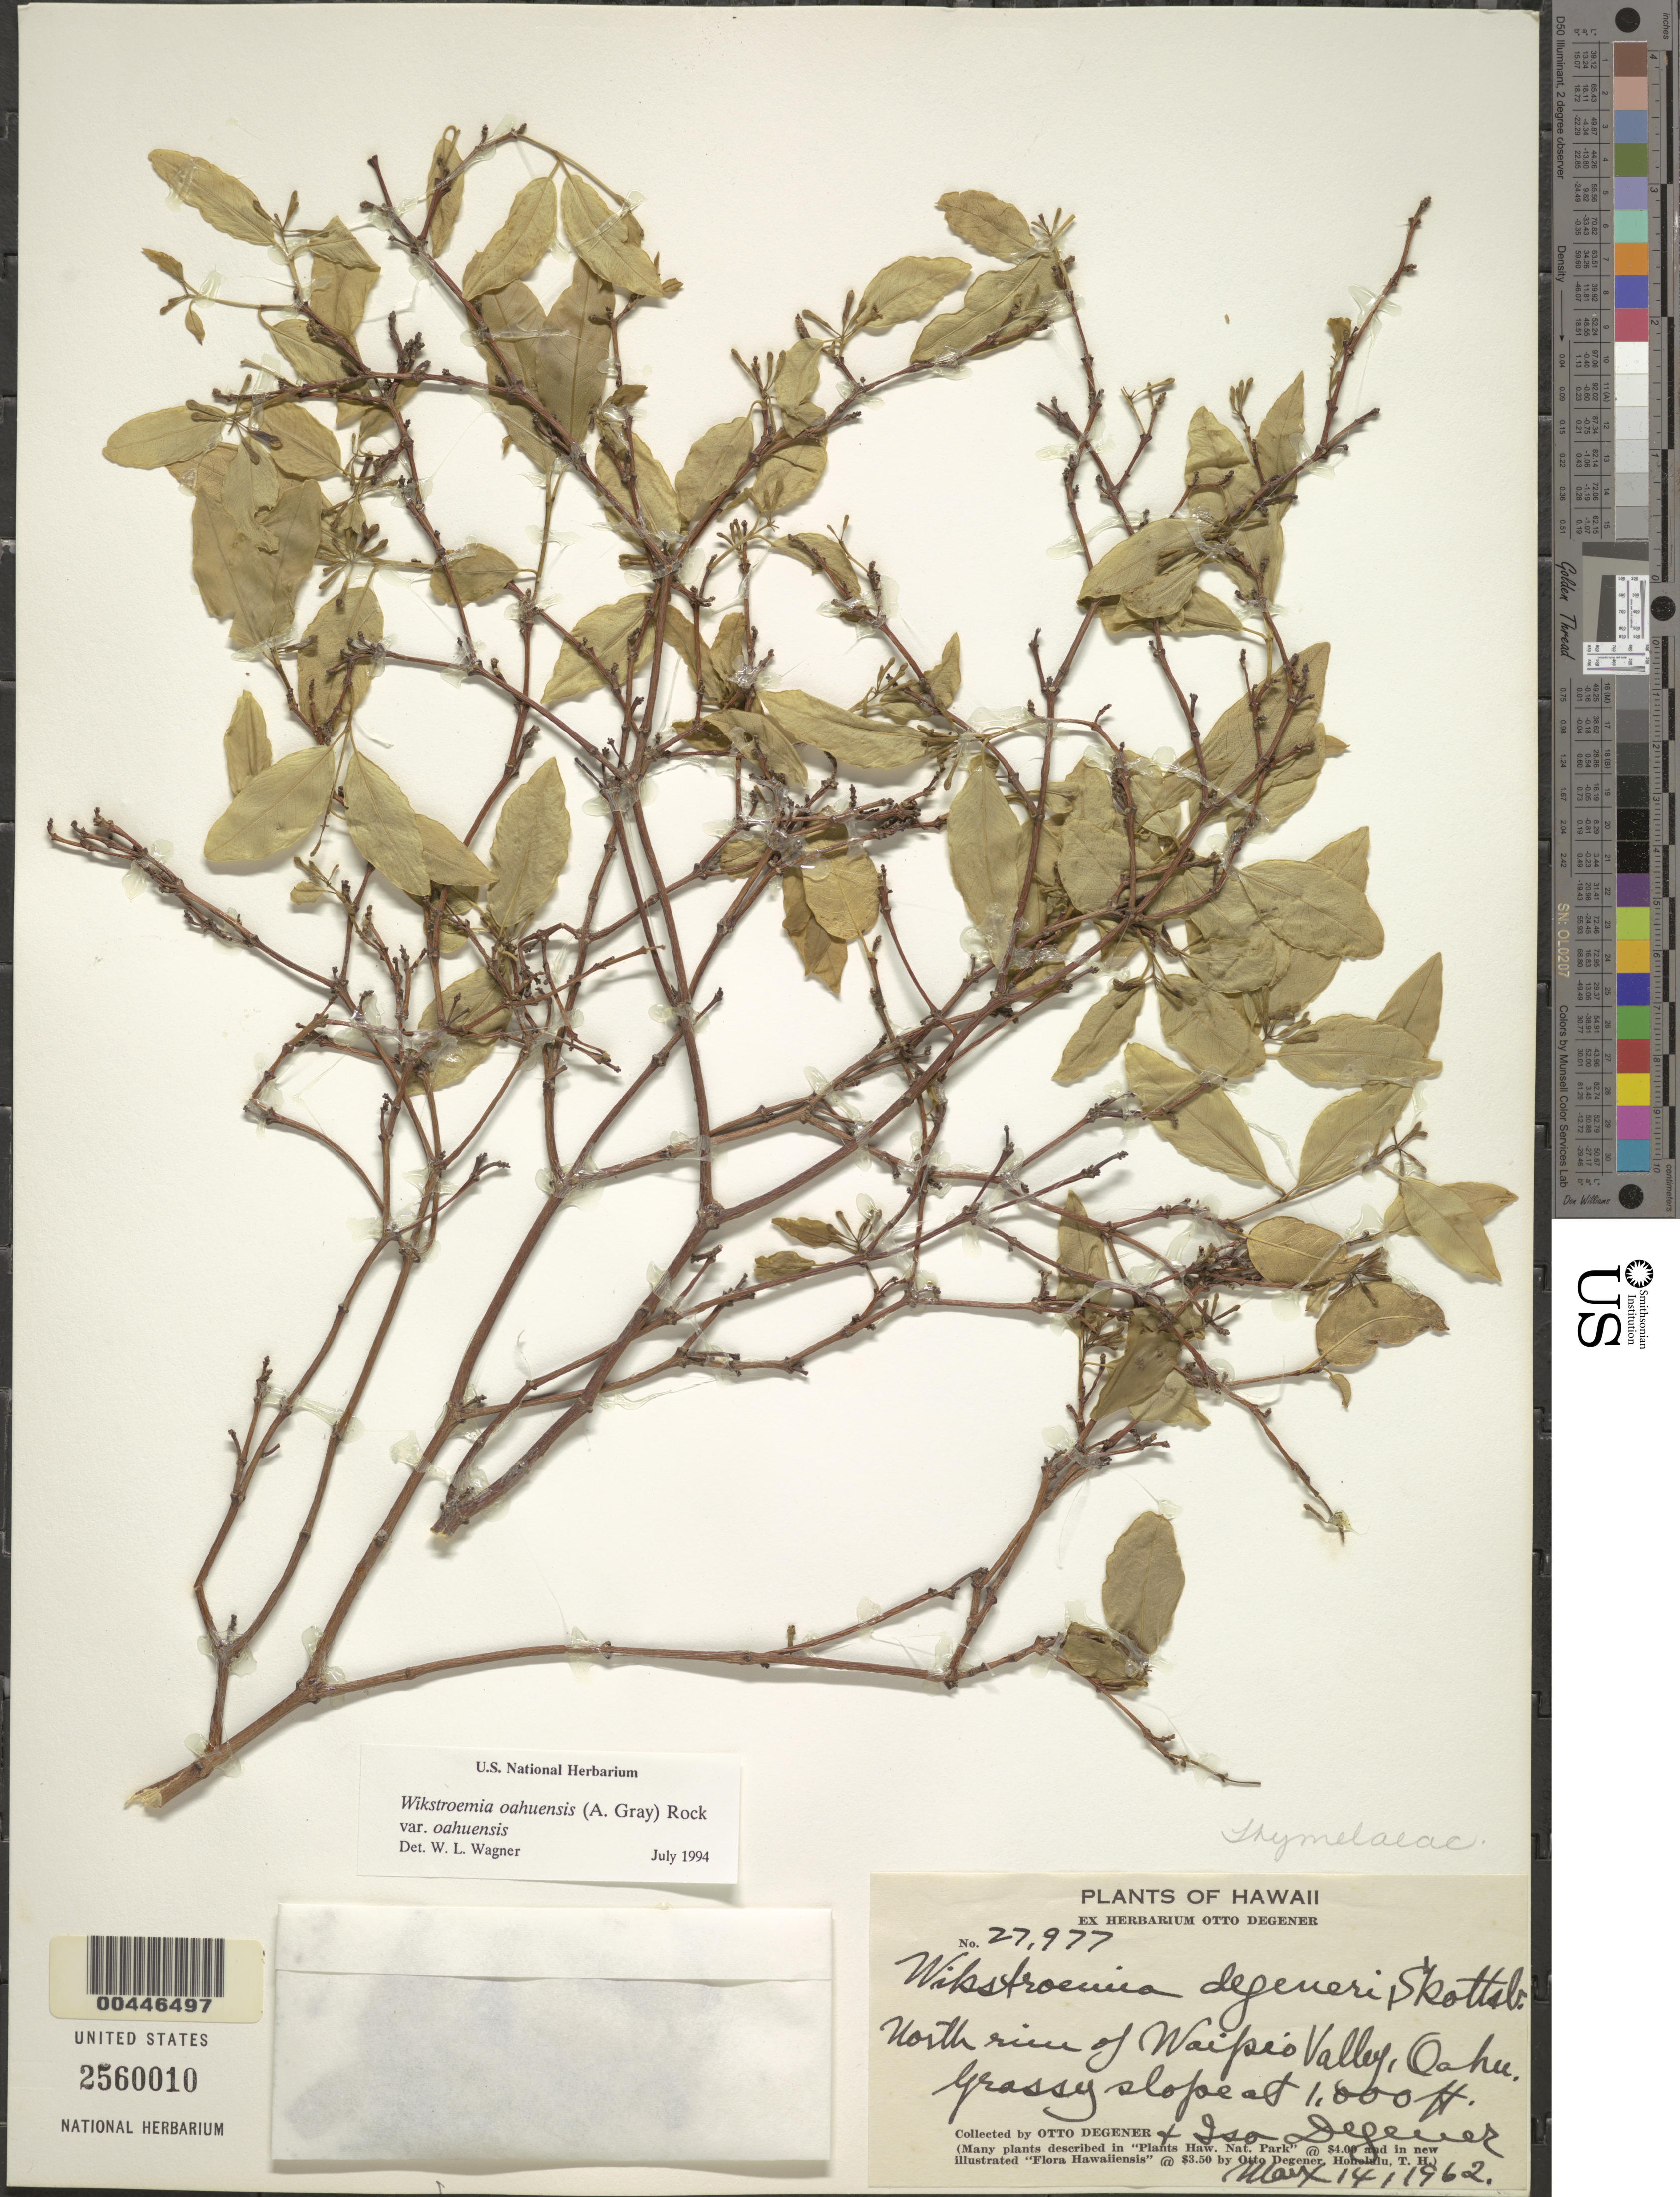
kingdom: Plantae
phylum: Tracheophyta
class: Magnoliopsida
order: Malvales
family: Thymelaeaceae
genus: Wikstroemia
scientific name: Wikstroemia oahuensis var. oahuensis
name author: (A. Gray) Rock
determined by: Wagner, W. L., (BOT), Smithsonian Institution - National Museum of Natural History (UNITED STATES)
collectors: O. Degener & I. Degener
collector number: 27977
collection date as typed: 14 May 1962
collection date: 1962-05-14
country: United States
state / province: Hawaii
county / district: Honolulu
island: Oahu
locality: N rim of Waipio Valley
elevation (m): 305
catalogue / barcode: US 2560010